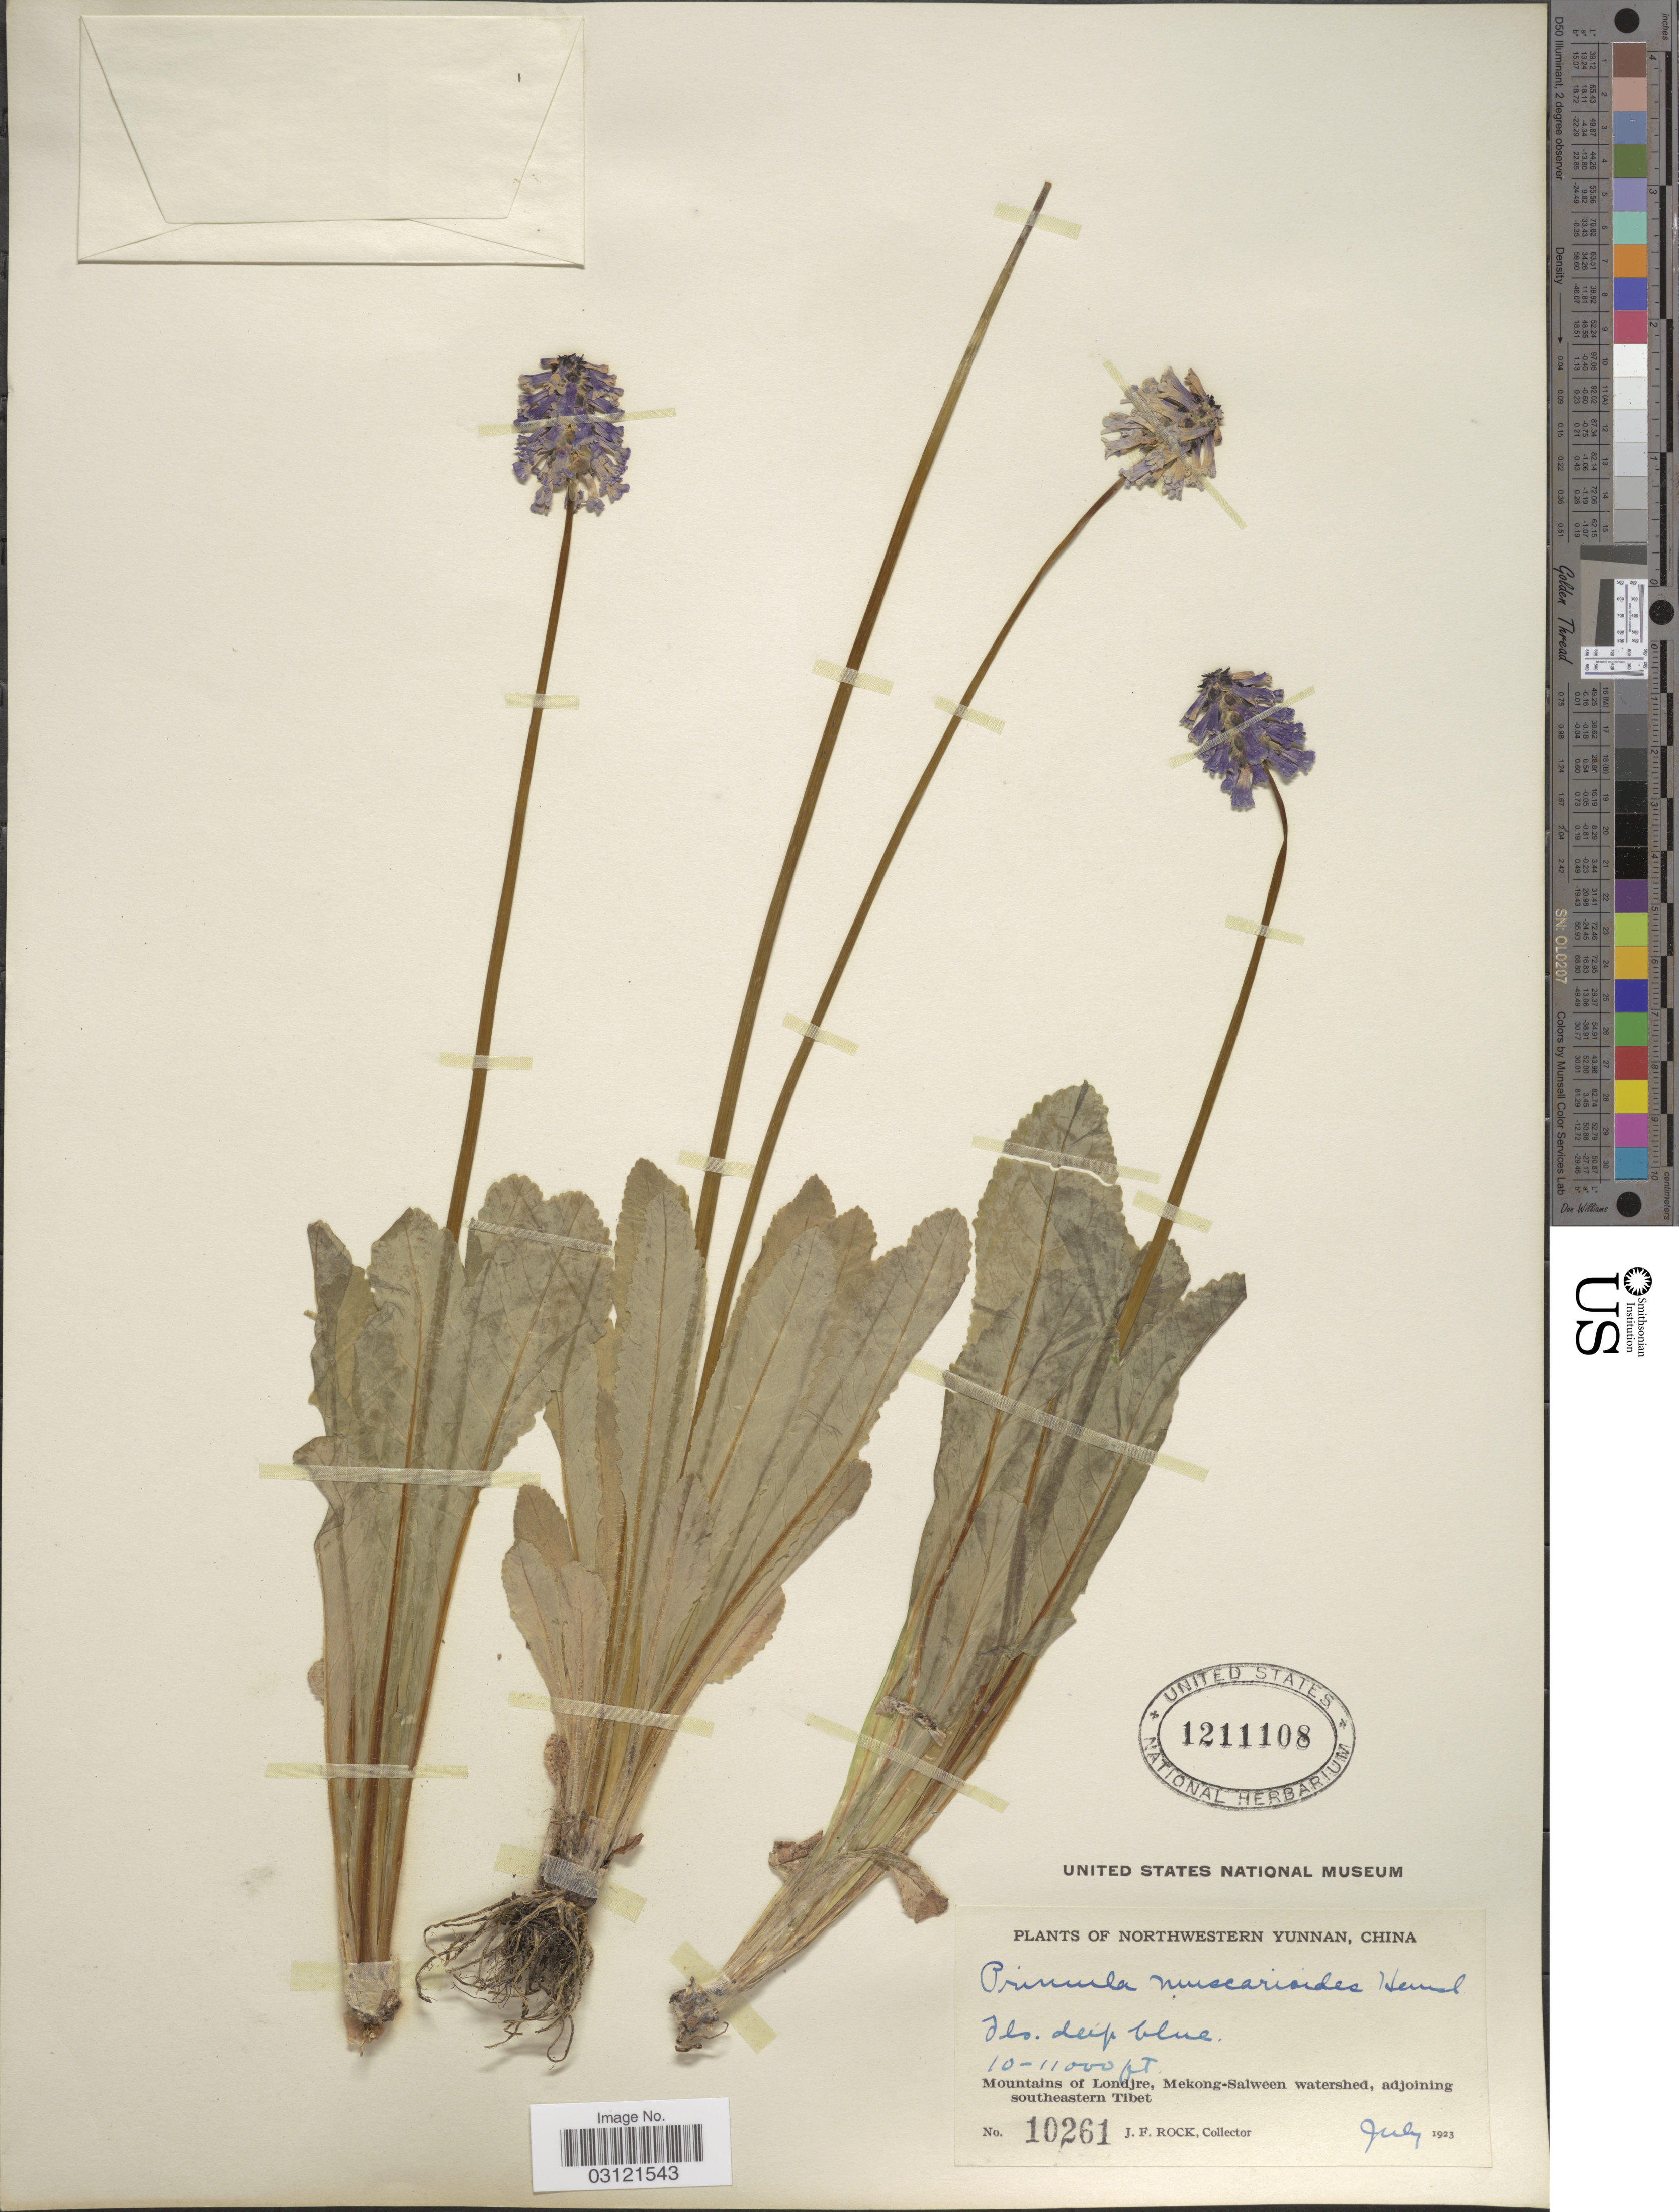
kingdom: Plantae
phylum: Tracheophyta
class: Magnoliopsida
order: Ericales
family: Primulaceae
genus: Primula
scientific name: Primula muscarioides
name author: Hemsl.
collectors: J. Rock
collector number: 10261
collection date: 1923-07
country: China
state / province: Yunnan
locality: Northwestern Yunnan. Mountains of Londjre, Mekong-Salween watershed, adjoining southeastern Tibet.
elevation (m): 3048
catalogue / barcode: US 1211108